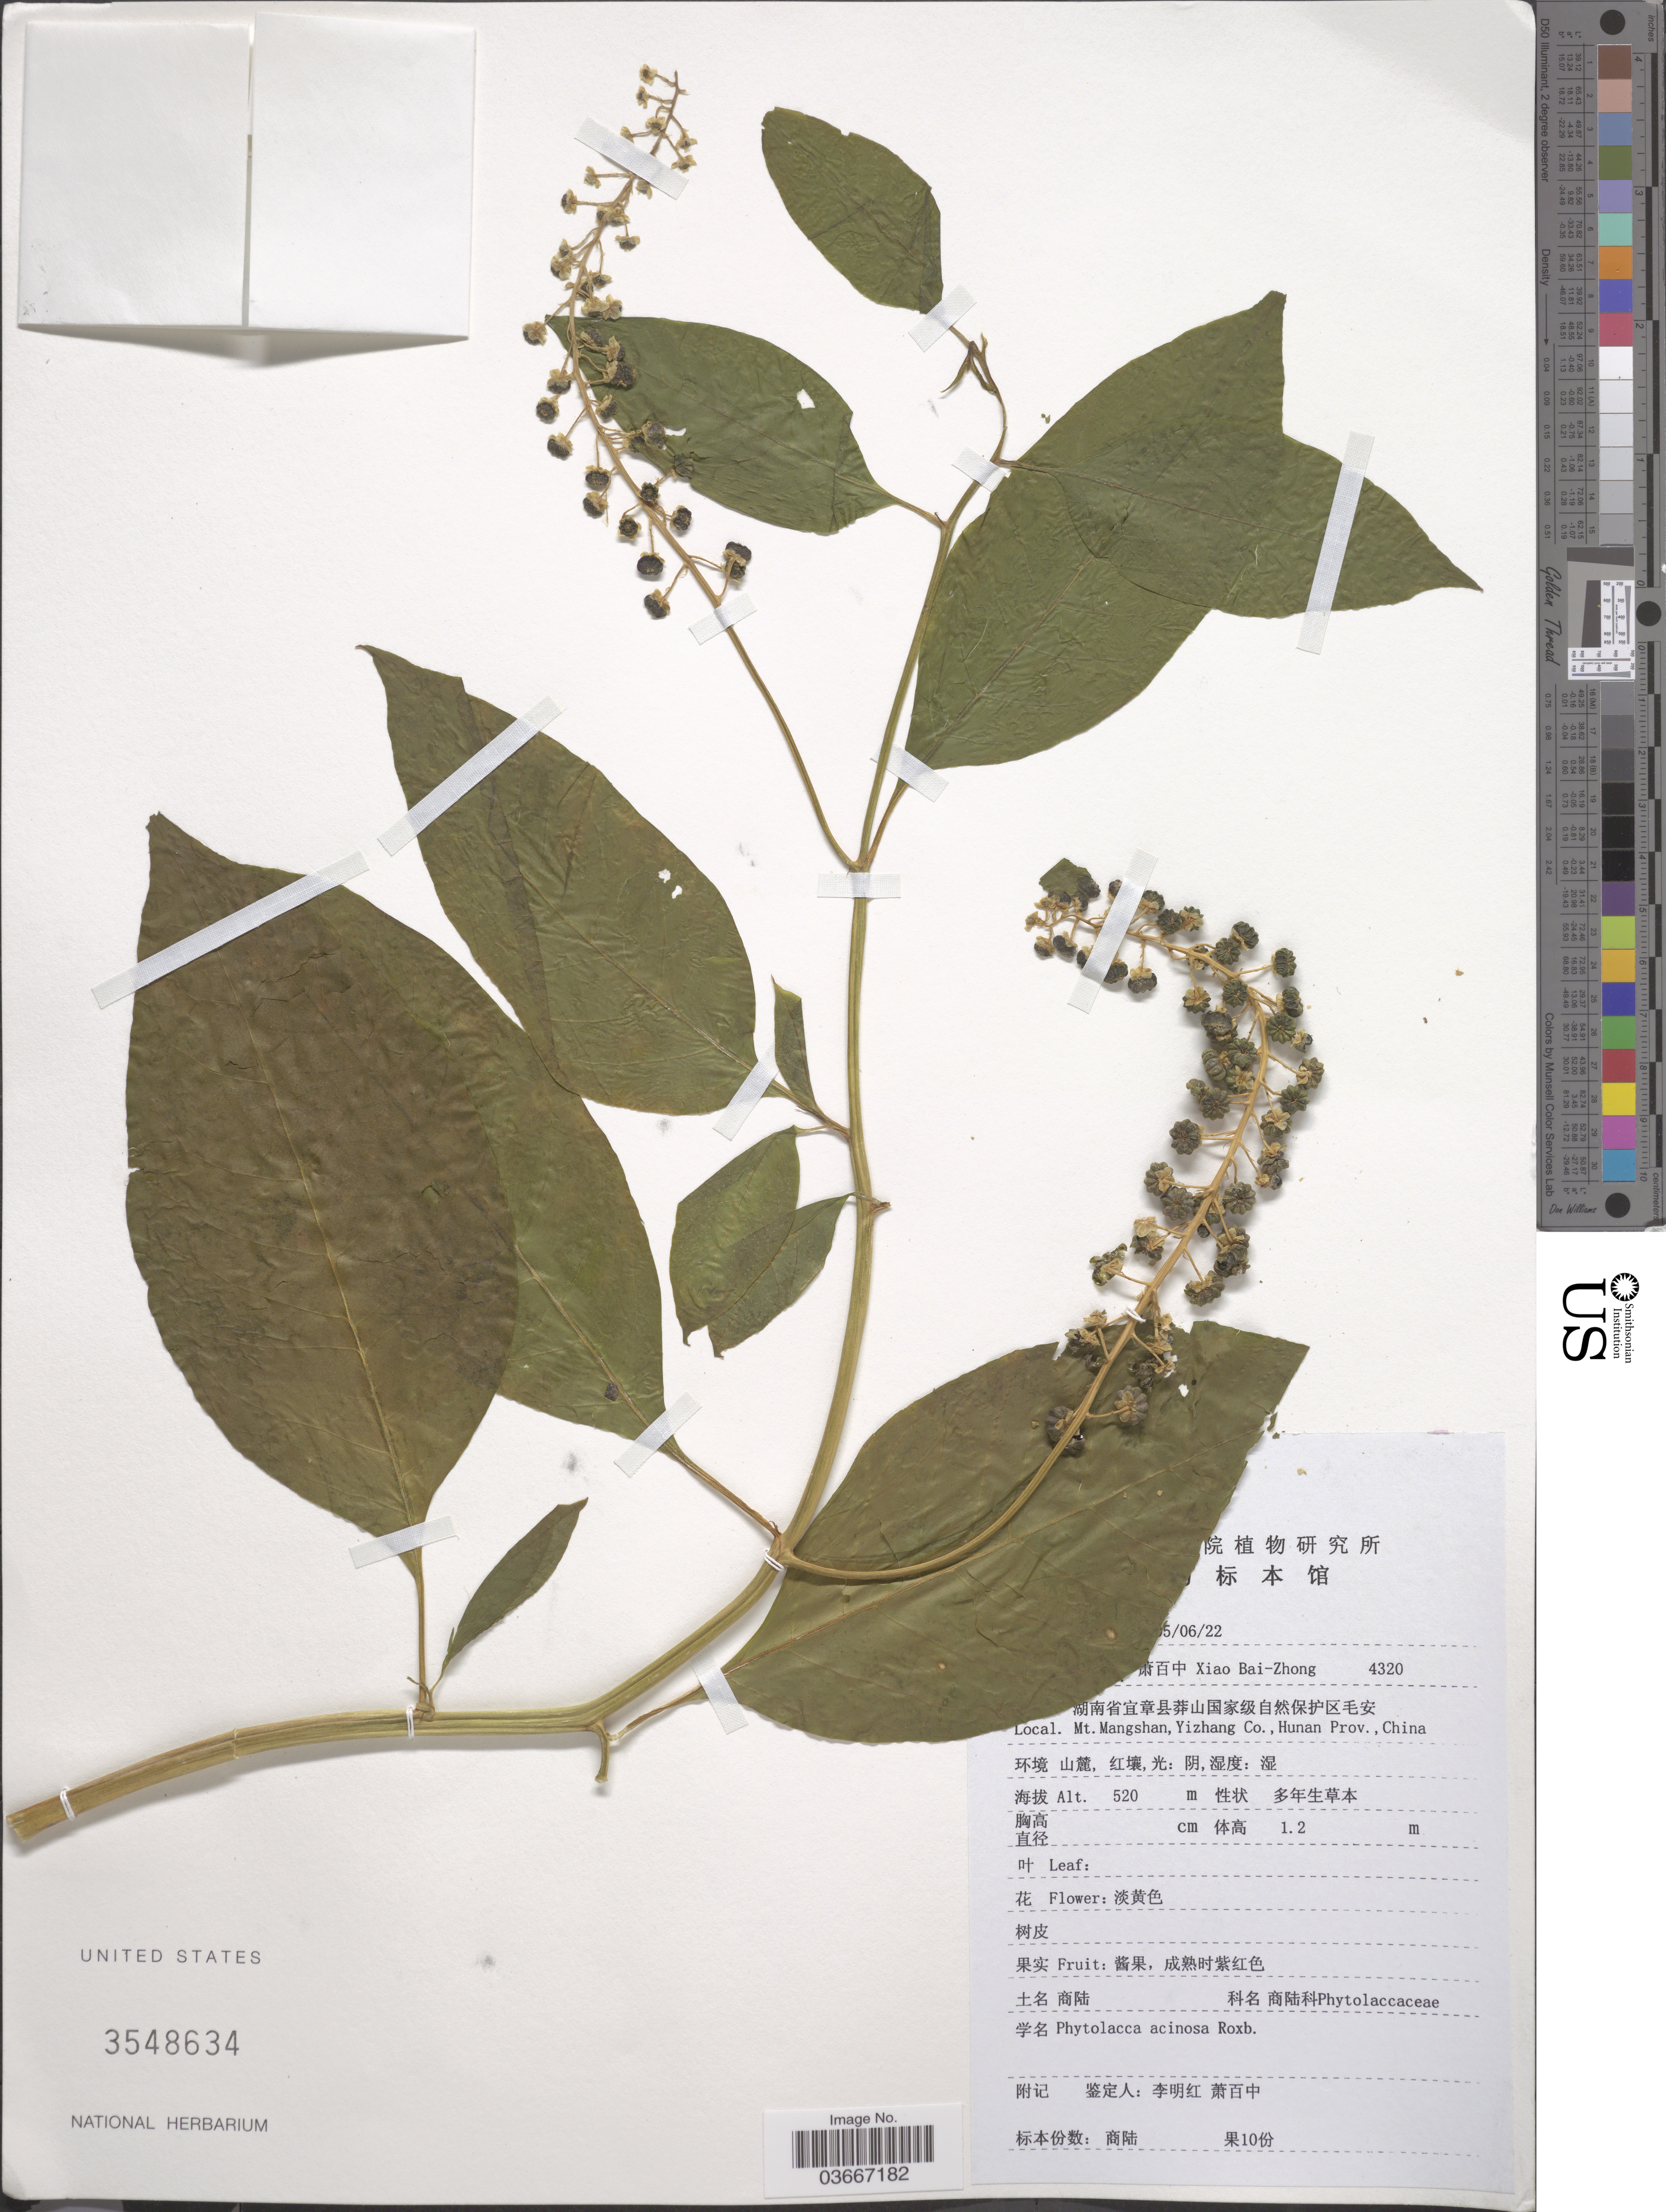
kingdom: Plantae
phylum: Tracheophyta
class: Magnoliopsida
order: Caryophyllales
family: Phytolaccaceae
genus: Phytolacca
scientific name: Phytolacca acinosa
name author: Roxb.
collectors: B. Z. Xiao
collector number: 4320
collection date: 2005-06-22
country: China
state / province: Hunan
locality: Mt. Mangshan, Yizhang Co.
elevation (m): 520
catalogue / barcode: US 3548634